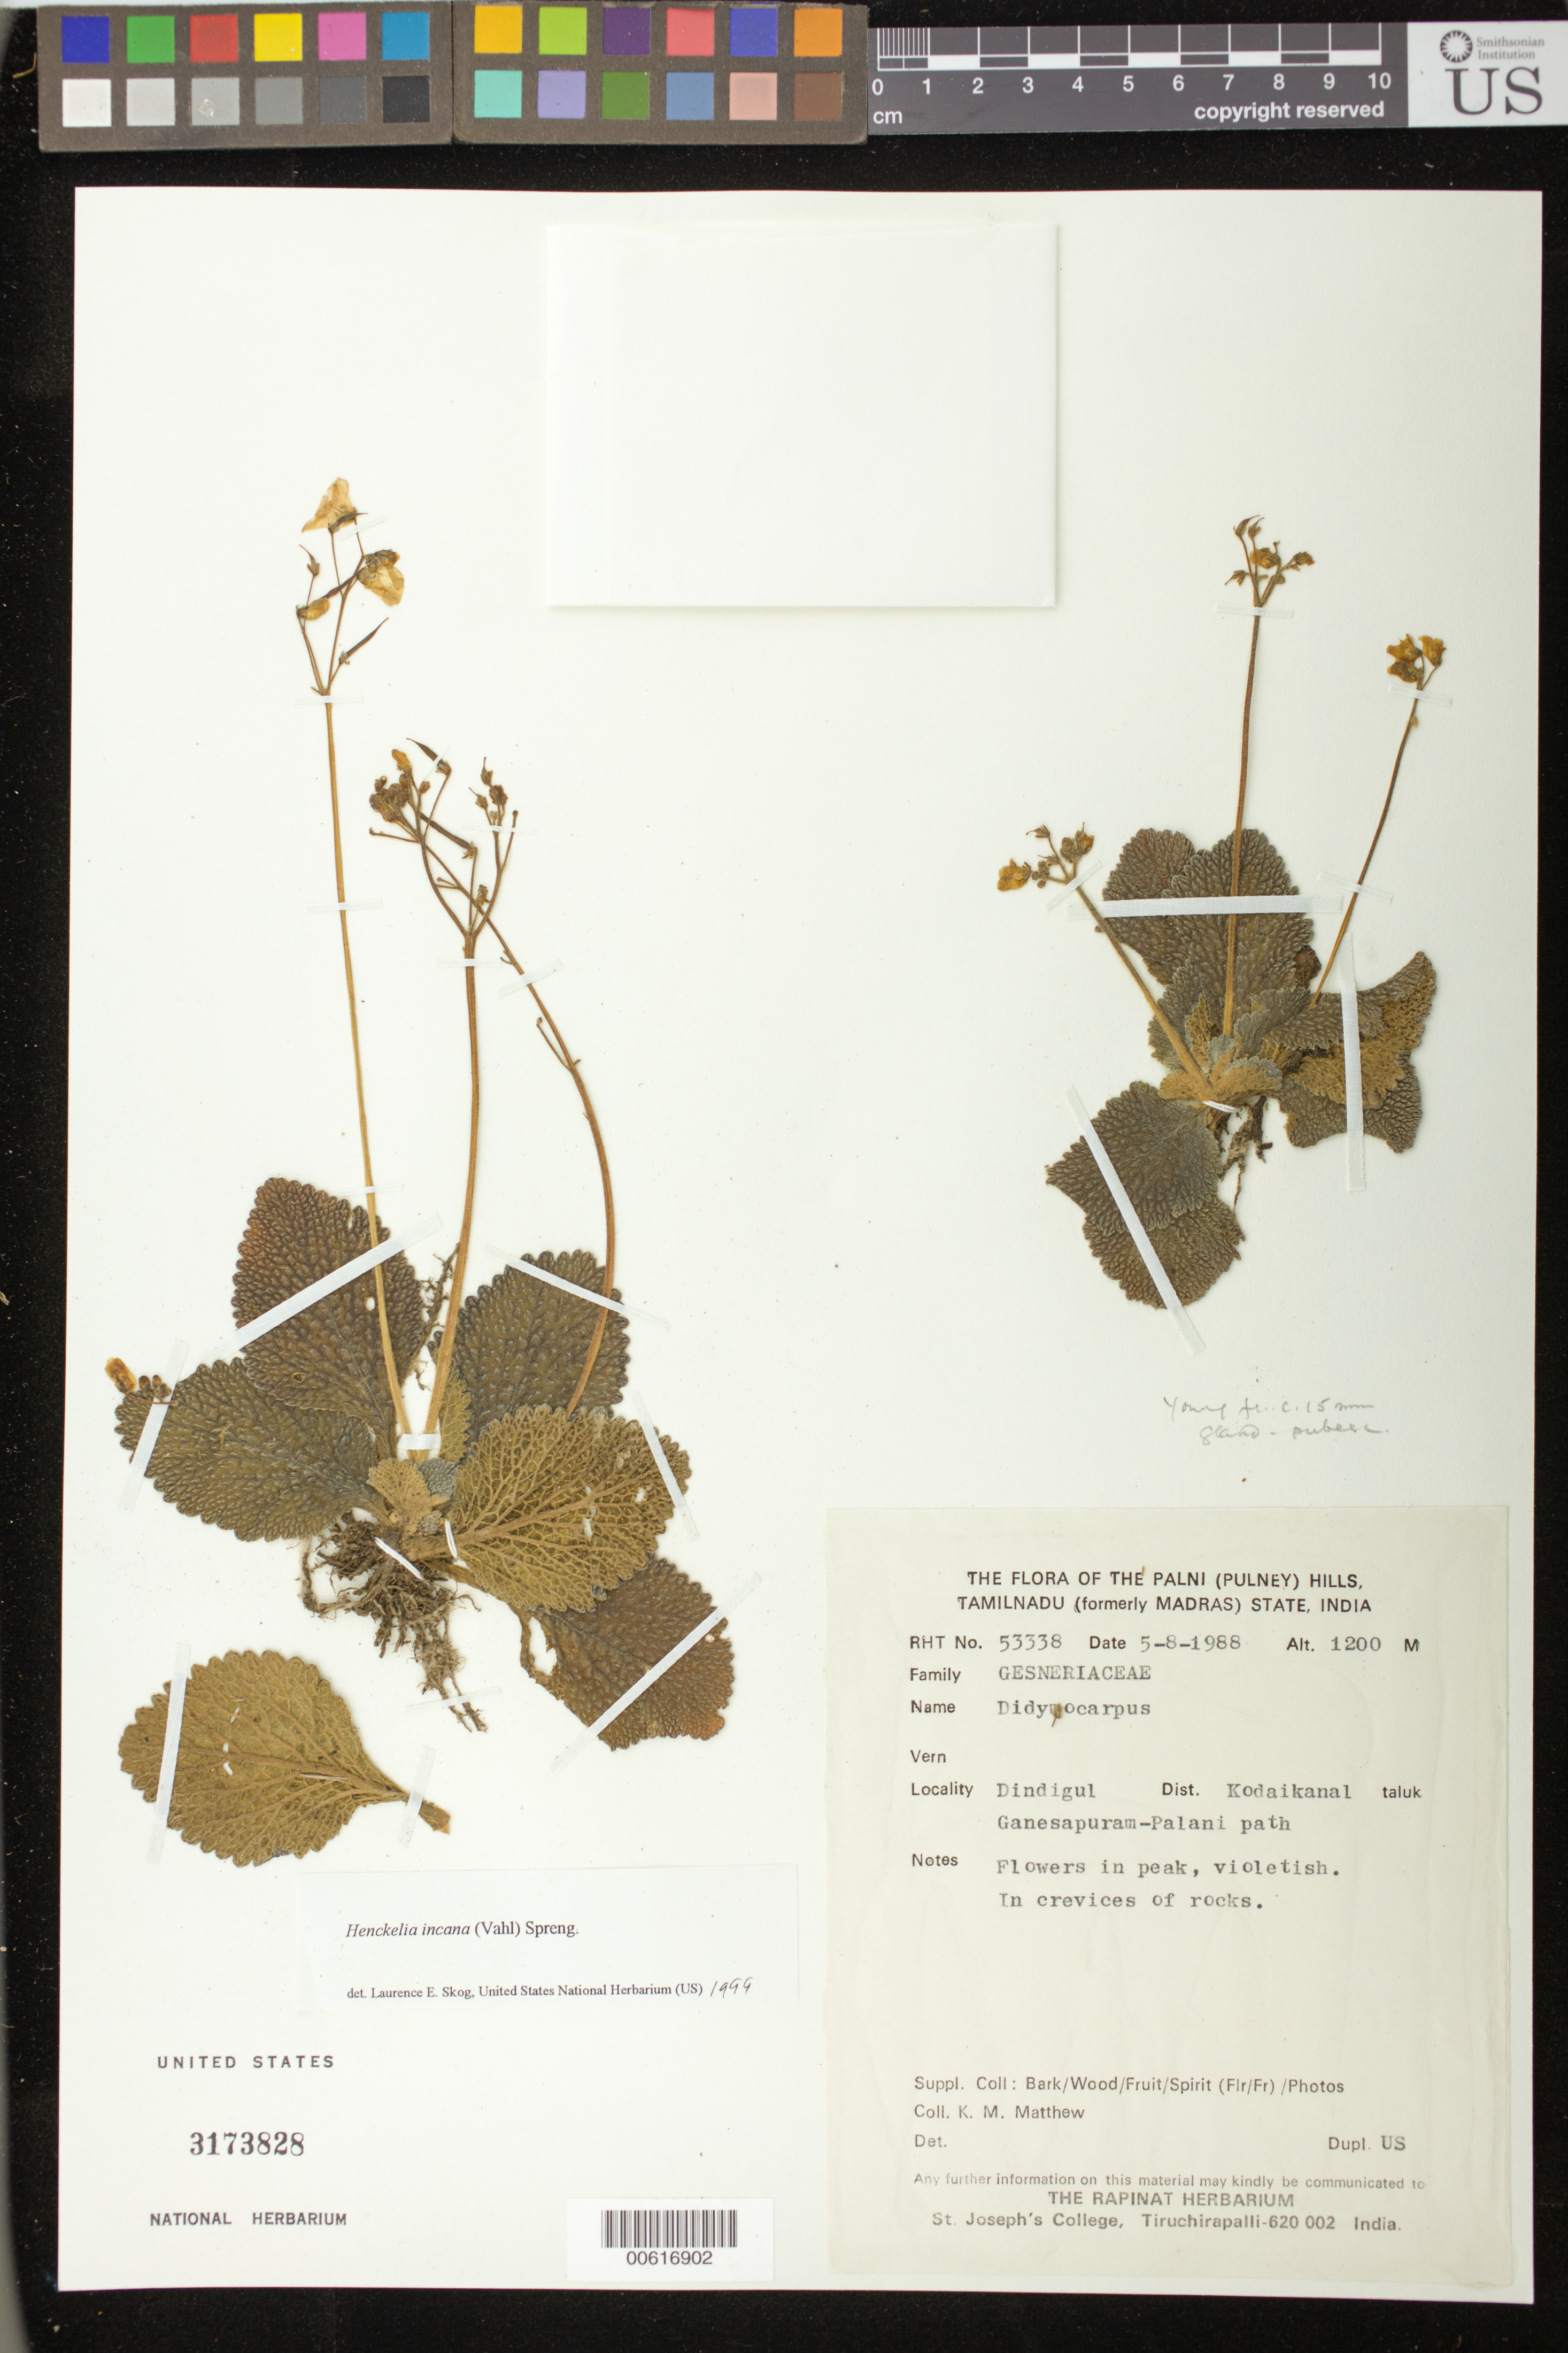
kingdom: Plantae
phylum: Tracheophyta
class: Magnoliopsida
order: Lamiales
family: Gesneriaceae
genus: Henckelia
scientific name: Henckelia incana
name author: (Vahl) Spreng.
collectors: K. M. Matthew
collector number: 53338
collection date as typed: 05 Aug 1988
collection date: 1988-08-05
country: India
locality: Dindigul, kodaikanal taluk, ganesapuram-palani path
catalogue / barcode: US 3173828